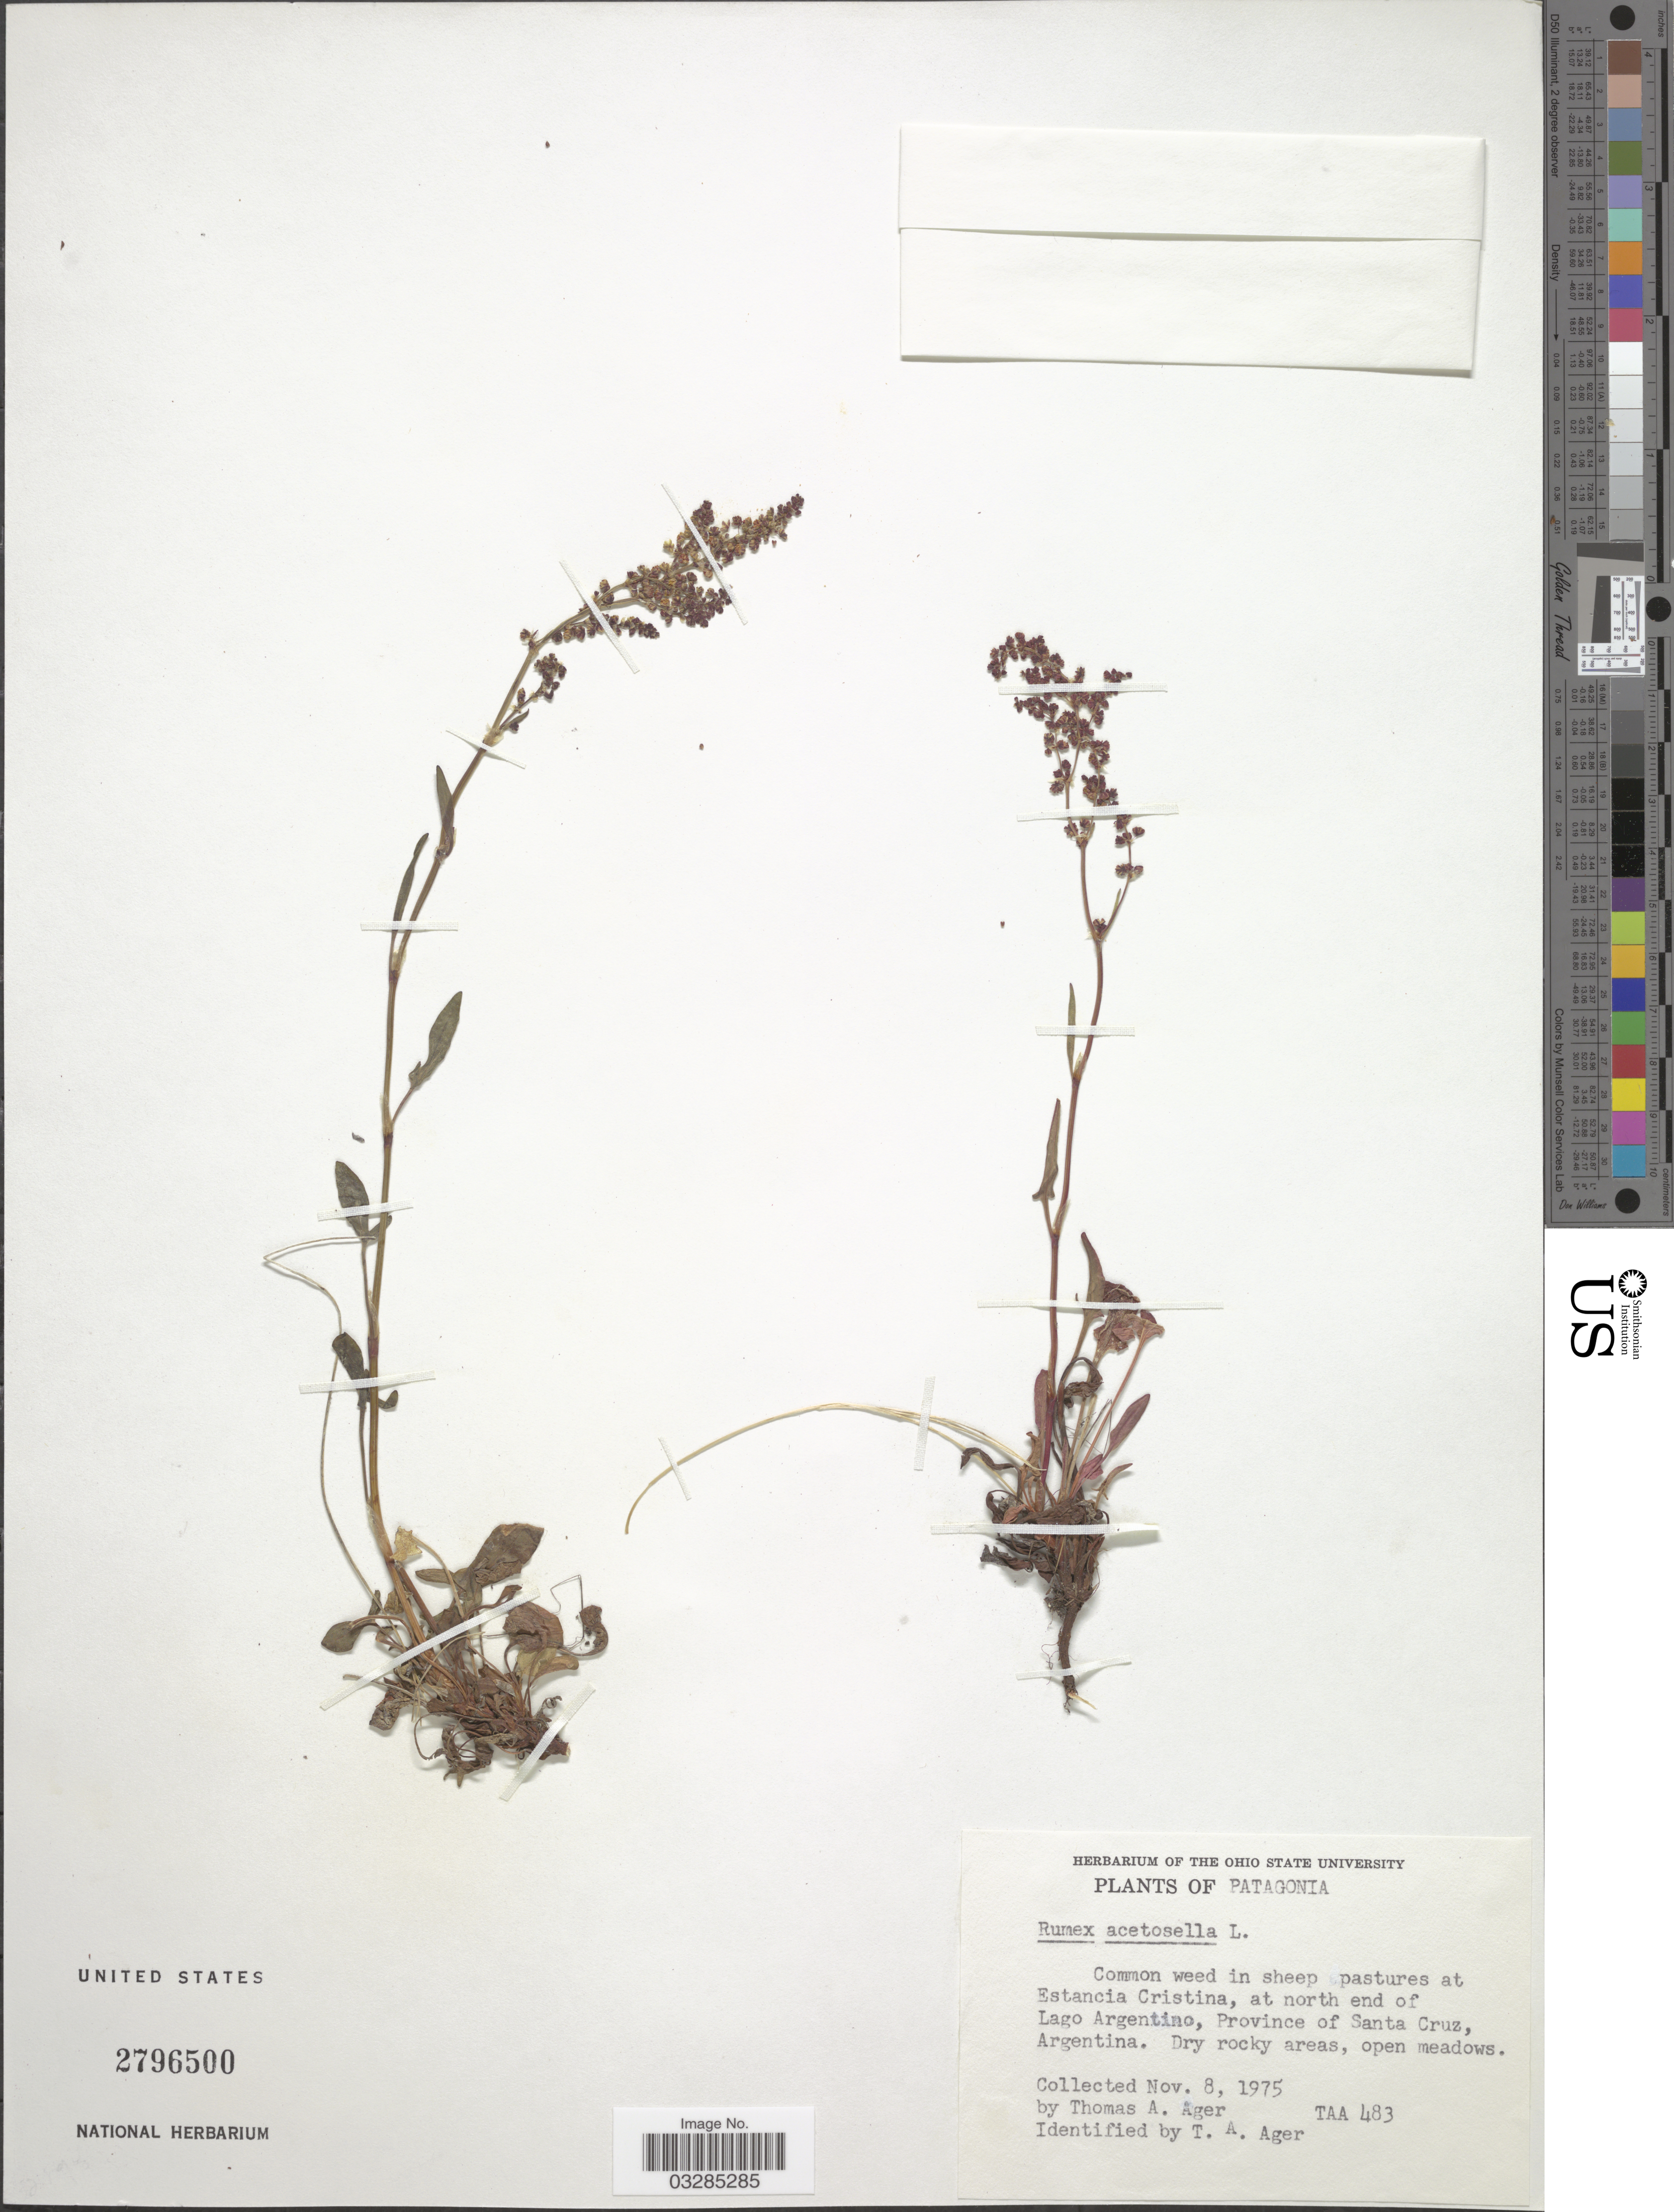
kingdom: Plantae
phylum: Tracheophyta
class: Magnoliopsida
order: Caryophyllales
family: Polygonaceae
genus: Rumex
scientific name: Rumex acetosella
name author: L.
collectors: T. A. Ager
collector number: TAA 483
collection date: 1975-11-08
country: Argentina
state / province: Santa Cruz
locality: Patagonia. In sheep pastures at Estancia Cristina, at north end of Lago Argentino.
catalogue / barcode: US 2796500